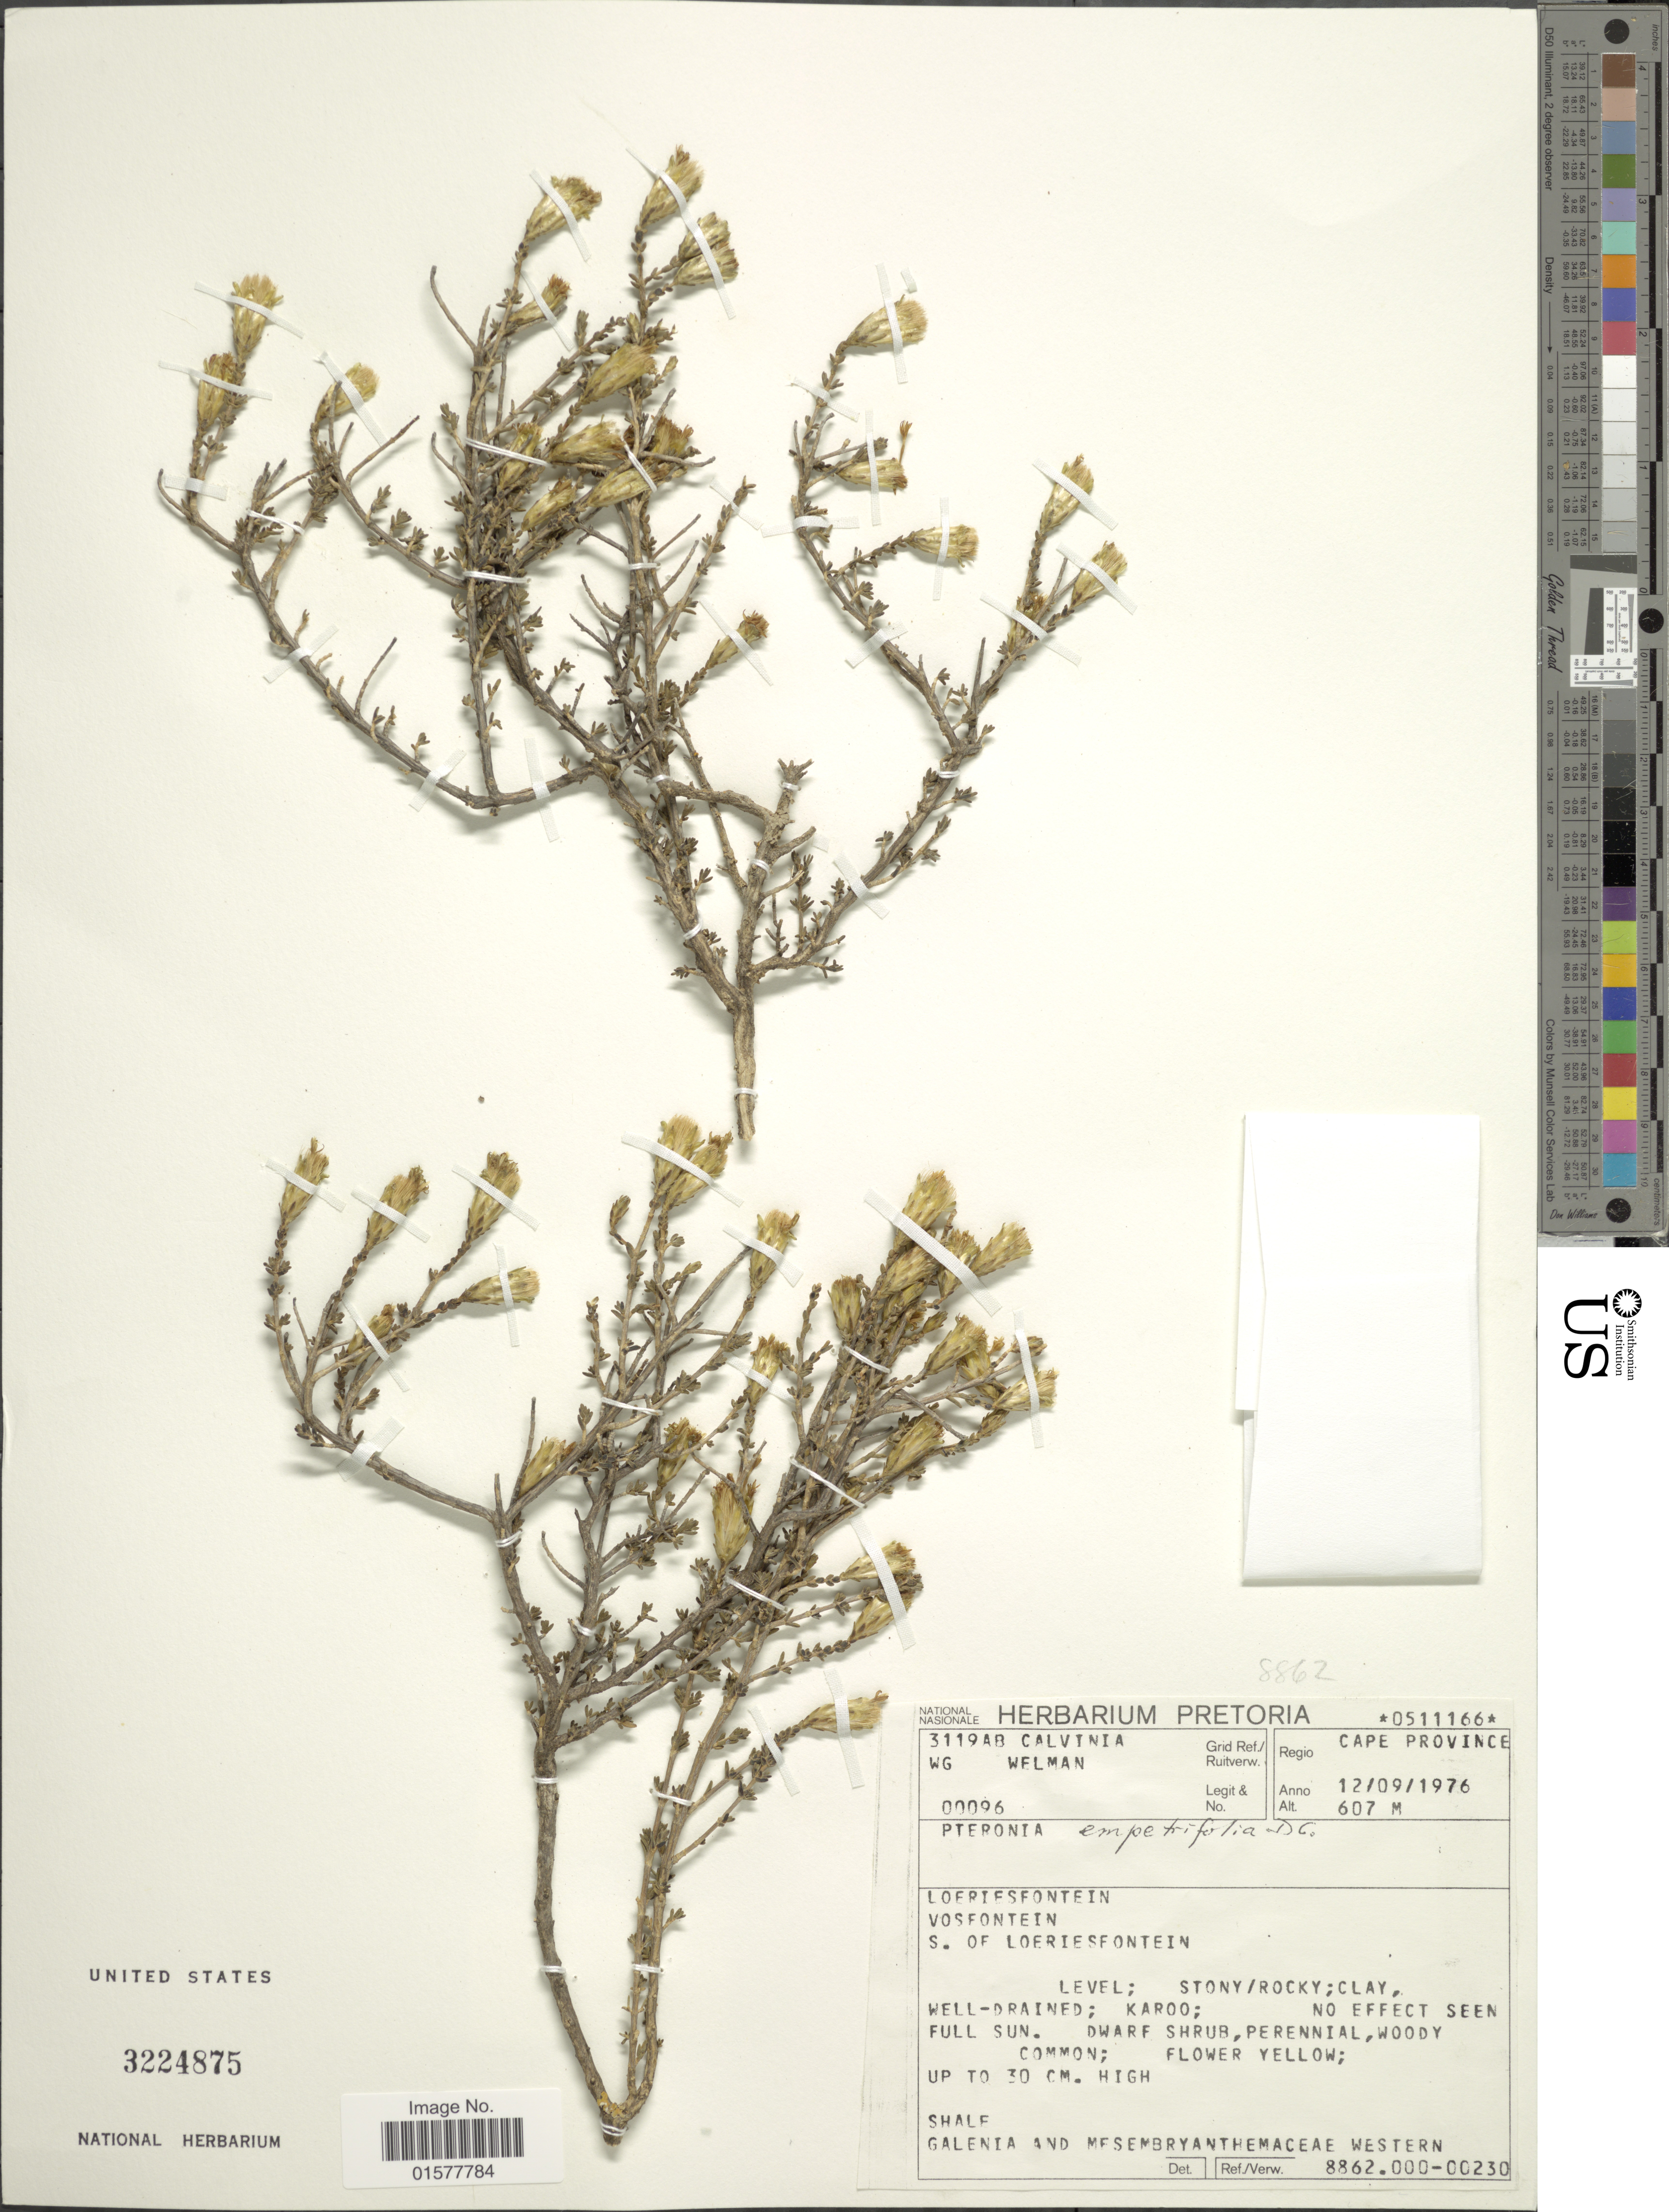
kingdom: Plantae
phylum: Tracheophyta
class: Magnoliopsida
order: Asterales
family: Asteraceae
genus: Pteronia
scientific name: Pteronia empetrifolia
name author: DC.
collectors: W. G. Welman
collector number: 00096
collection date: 1976-09-12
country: South Africa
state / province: Northern Cape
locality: Grid Ref./ Ruitverw. 3119AB Calvania, Regio Cape Province, Loeriesfontein, Vosfontein, S. of Loeriesfontein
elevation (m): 607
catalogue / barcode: US 3224875